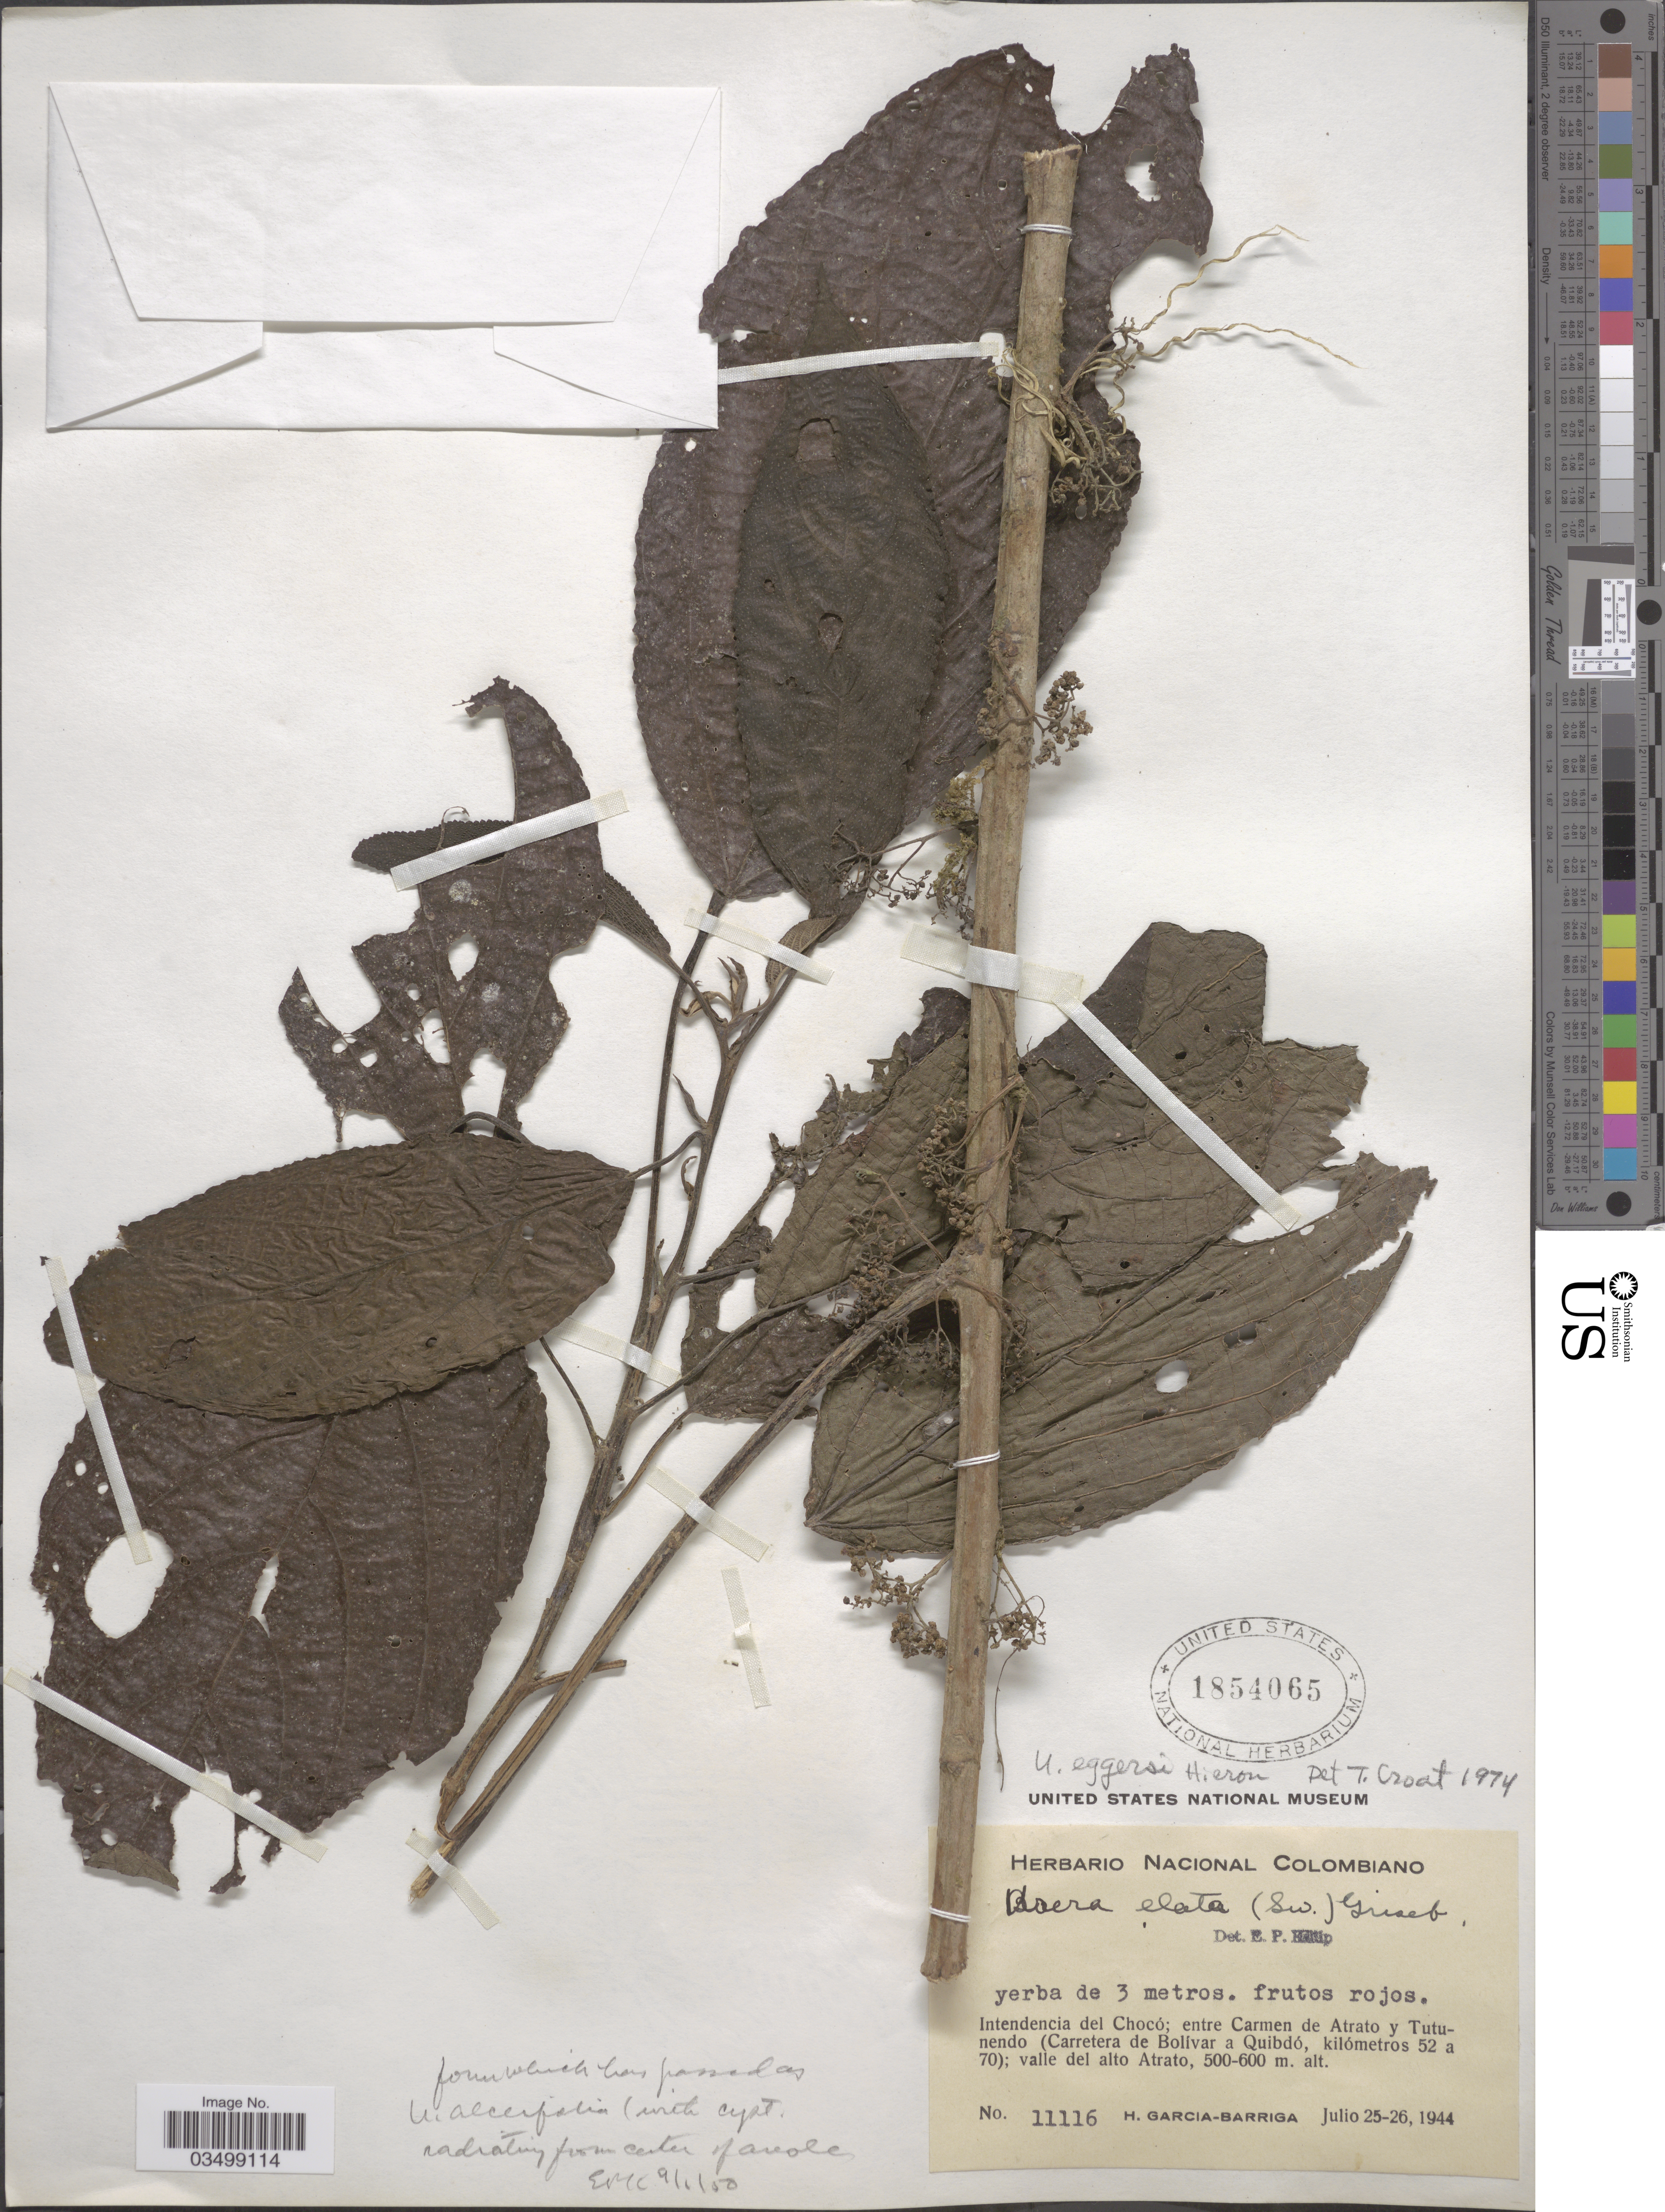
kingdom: Plantae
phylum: Tracheophyta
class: Magnoliopsida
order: Rosales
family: Urticaceae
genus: Urera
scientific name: Urera eggersii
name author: Hieron.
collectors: H. García Barriga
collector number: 11116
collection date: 1944-07-25/1944-07-26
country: Colombia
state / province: Chocó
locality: Intendencia del Chocó; entre Carmen de Atrato y Tutunendo (Carretera de Bolivar a Quibdó, kilómetros 52 a 70); valle del alto Atrato.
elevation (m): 500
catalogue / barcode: US 1854065